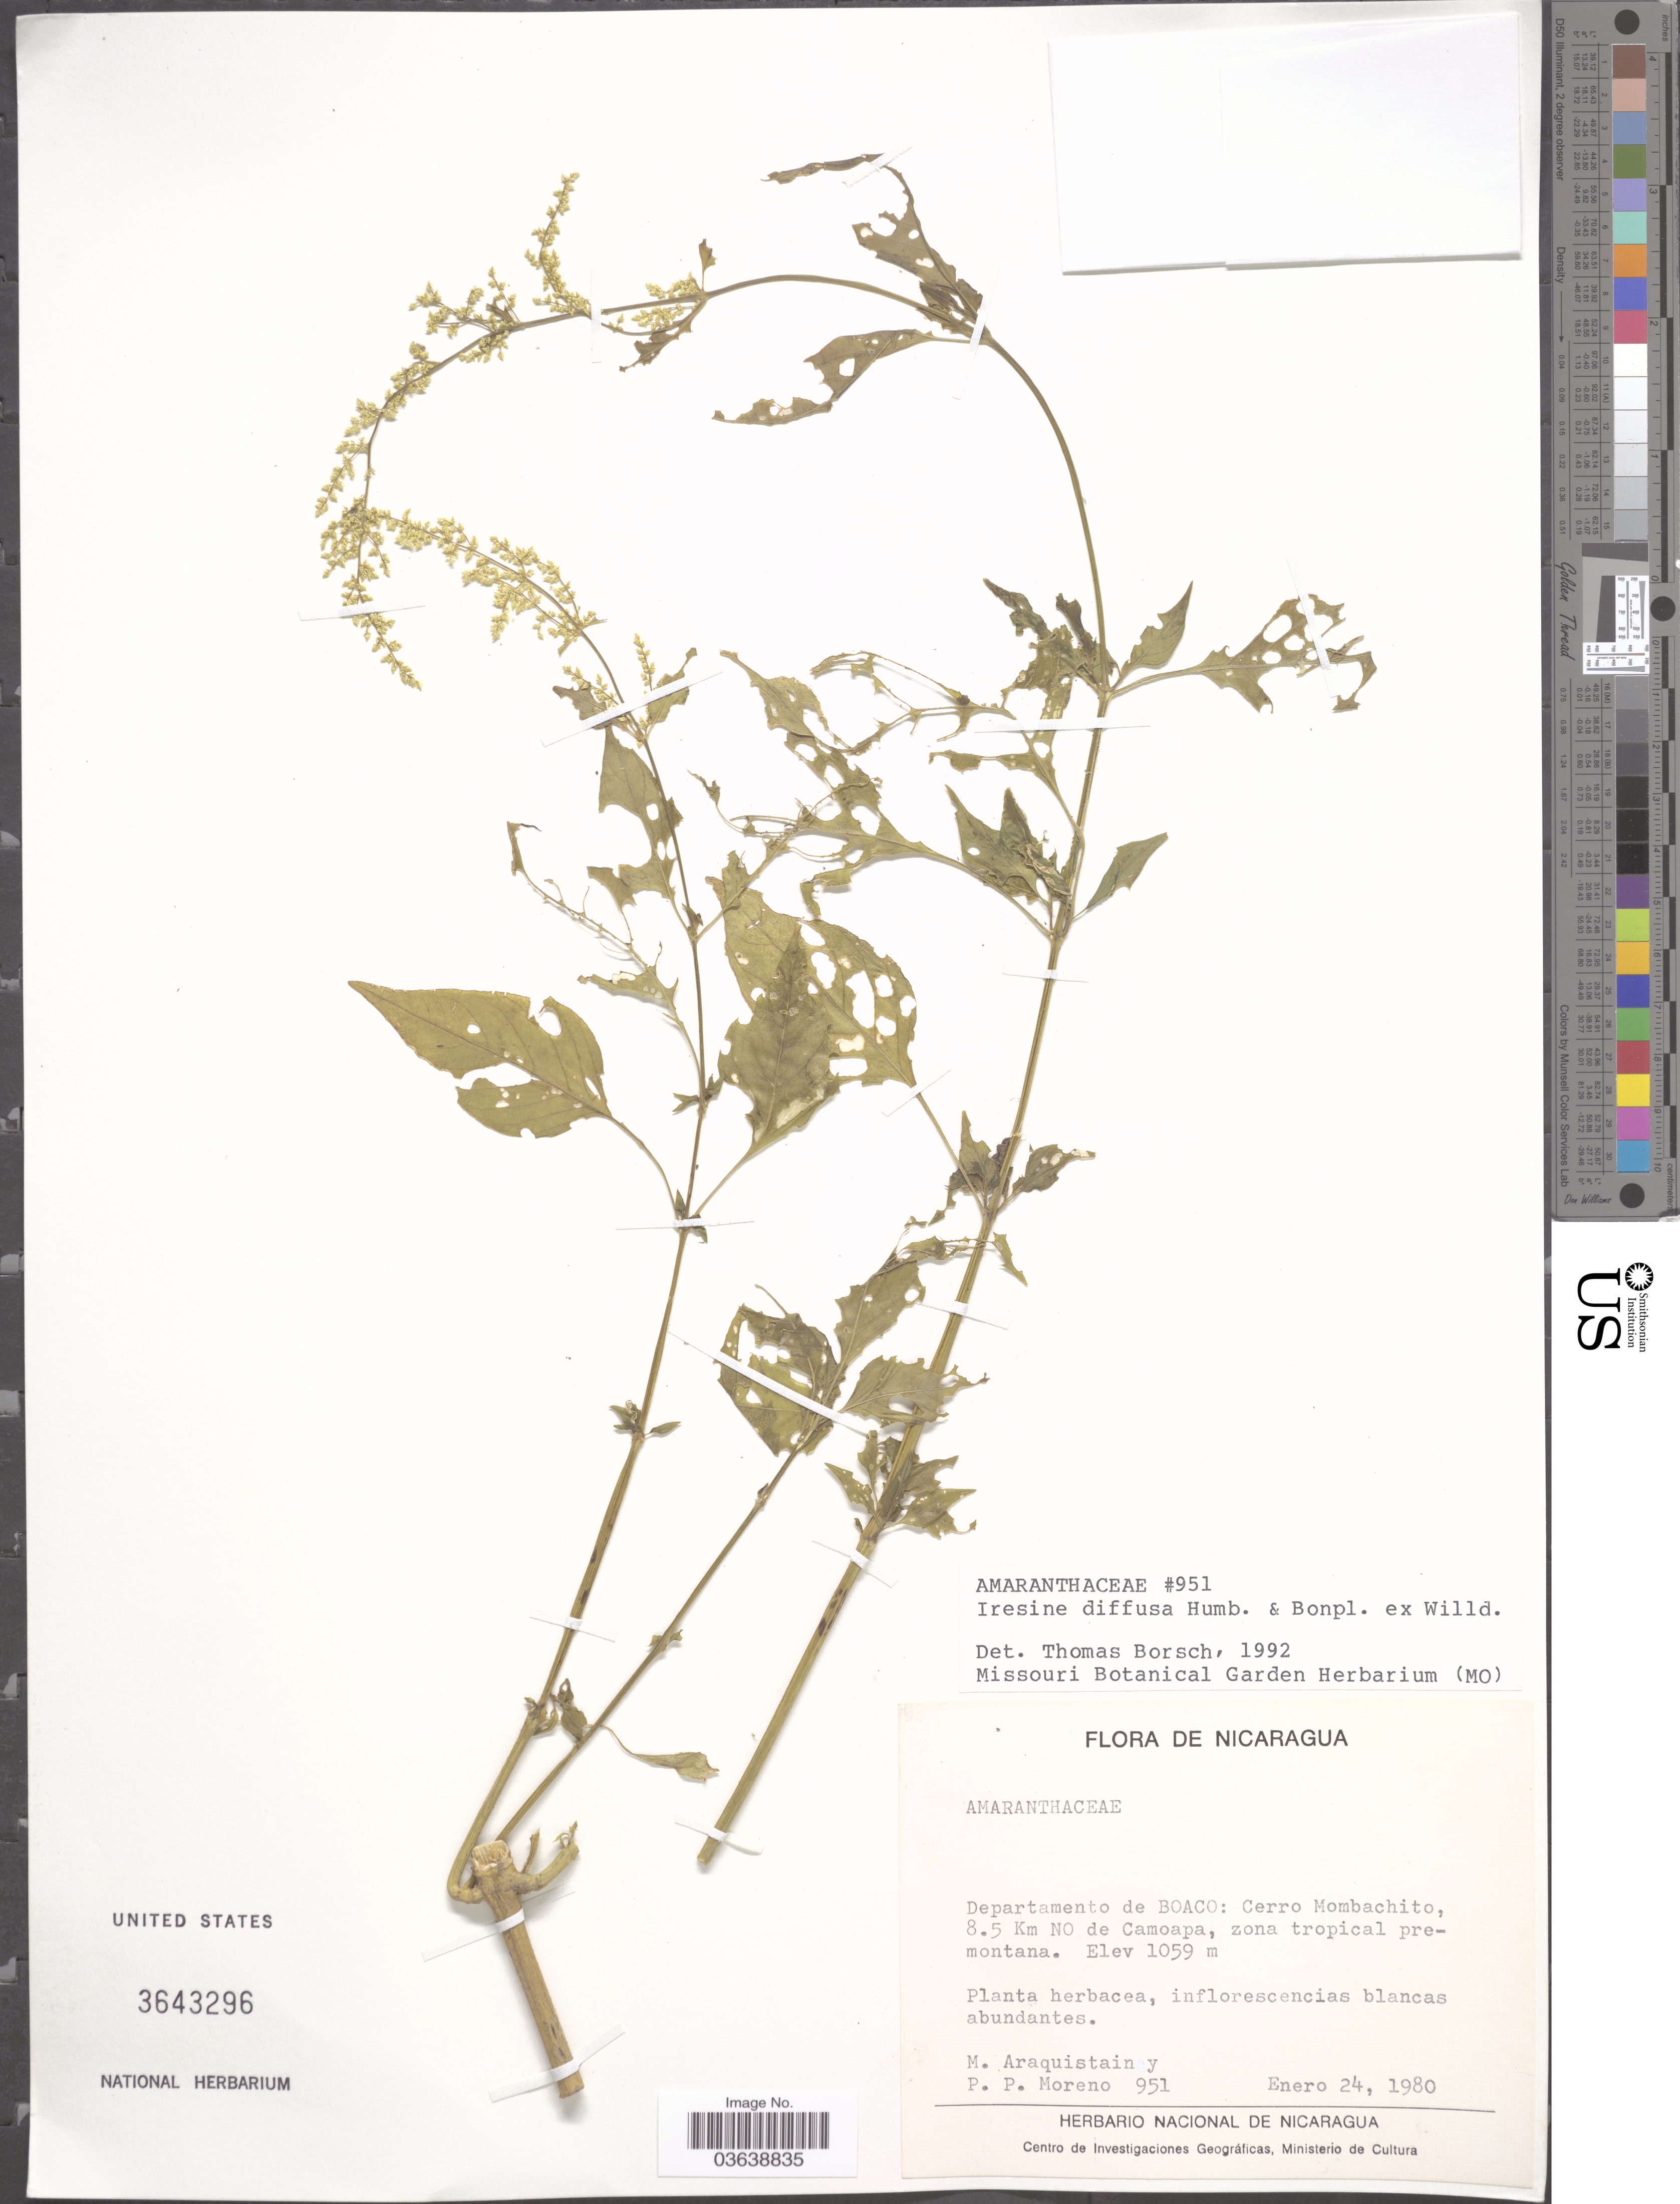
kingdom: Plantae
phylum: Tracheophyta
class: Magnoliopsida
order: Caryophyllales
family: Amaranthaceae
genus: Iresine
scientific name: Iresine diffusa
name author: Humb. & Bonpl. ex Willd.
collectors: M. Araquistain & P. Moreno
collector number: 951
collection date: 1980-01-24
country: Nicaragua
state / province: Boaco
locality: Departamento de Boaco: Cerro Mombachito, 8.5 Km NO de Camoapa, zona tropical premontana.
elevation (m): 1059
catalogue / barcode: US 3643296